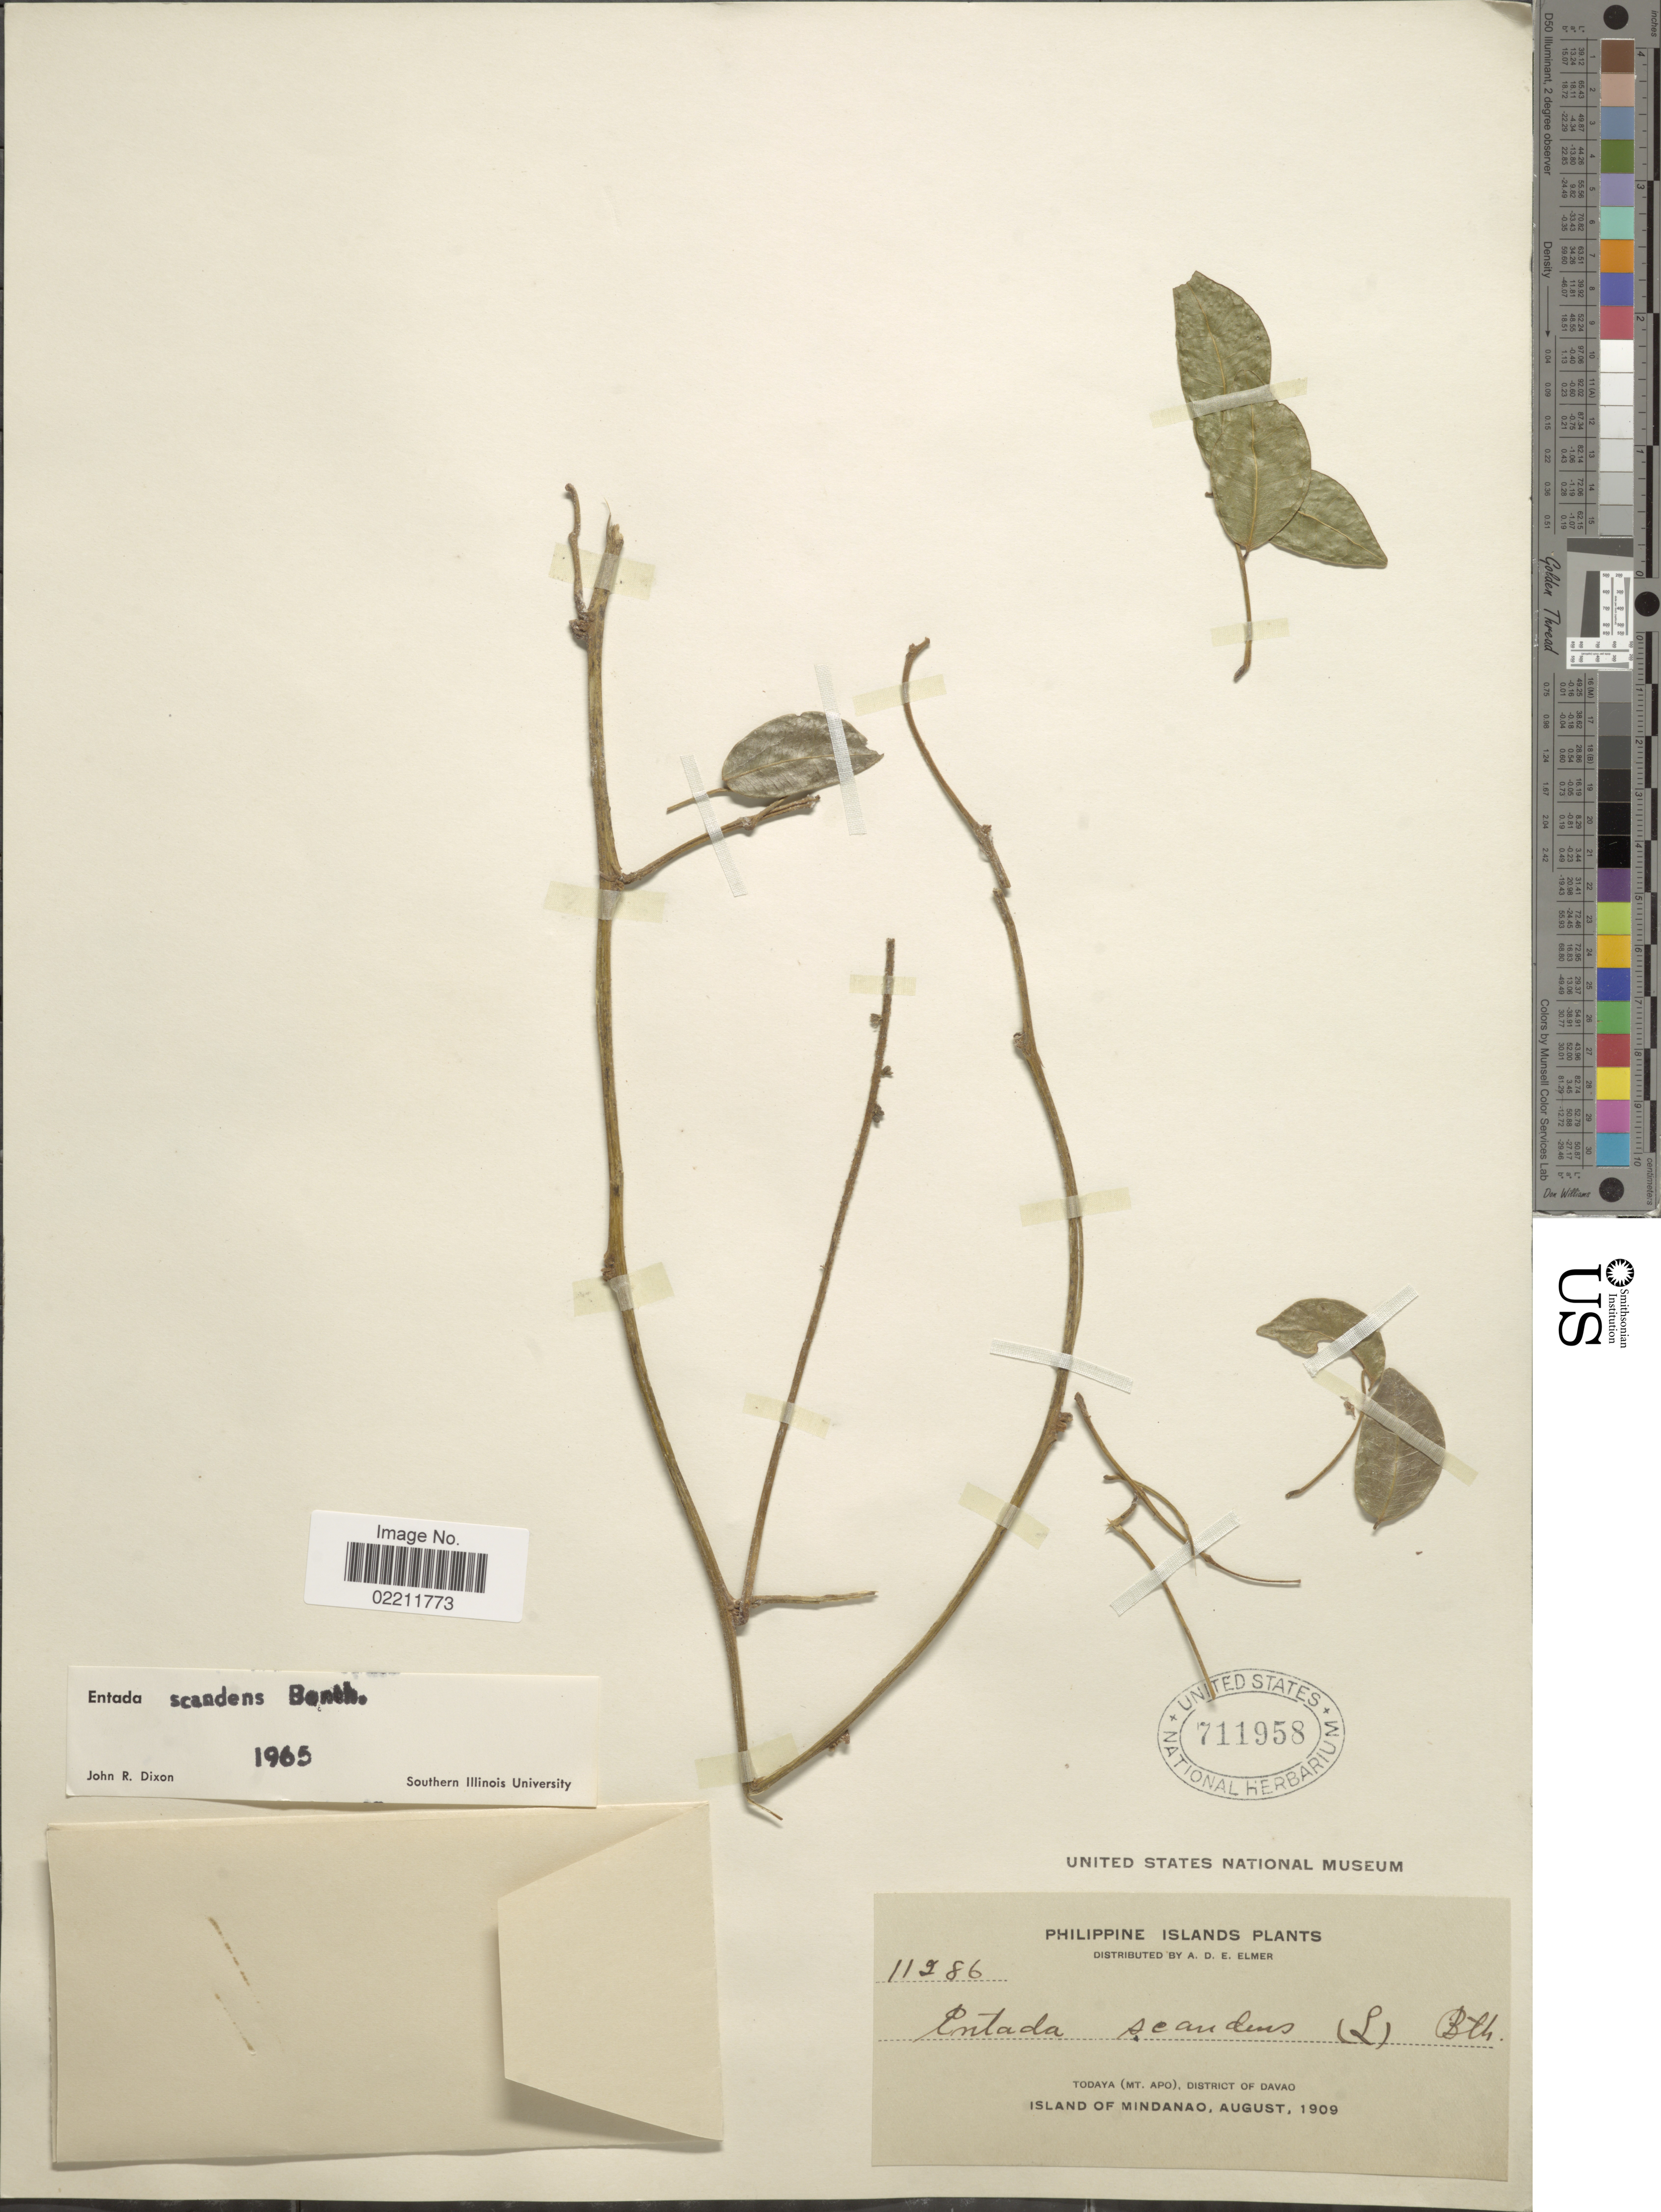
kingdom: Plantae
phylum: Tracheophyta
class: Magnoliopsida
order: Fabales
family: Fabaceae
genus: Entada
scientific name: Entada scandens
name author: Benth.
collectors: A. D. E. Elmer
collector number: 11286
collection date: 1909-08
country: Philippines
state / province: Davao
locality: Todaya(Mt. Apo), District Davao. Island of Mindanao.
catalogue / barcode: US 711958